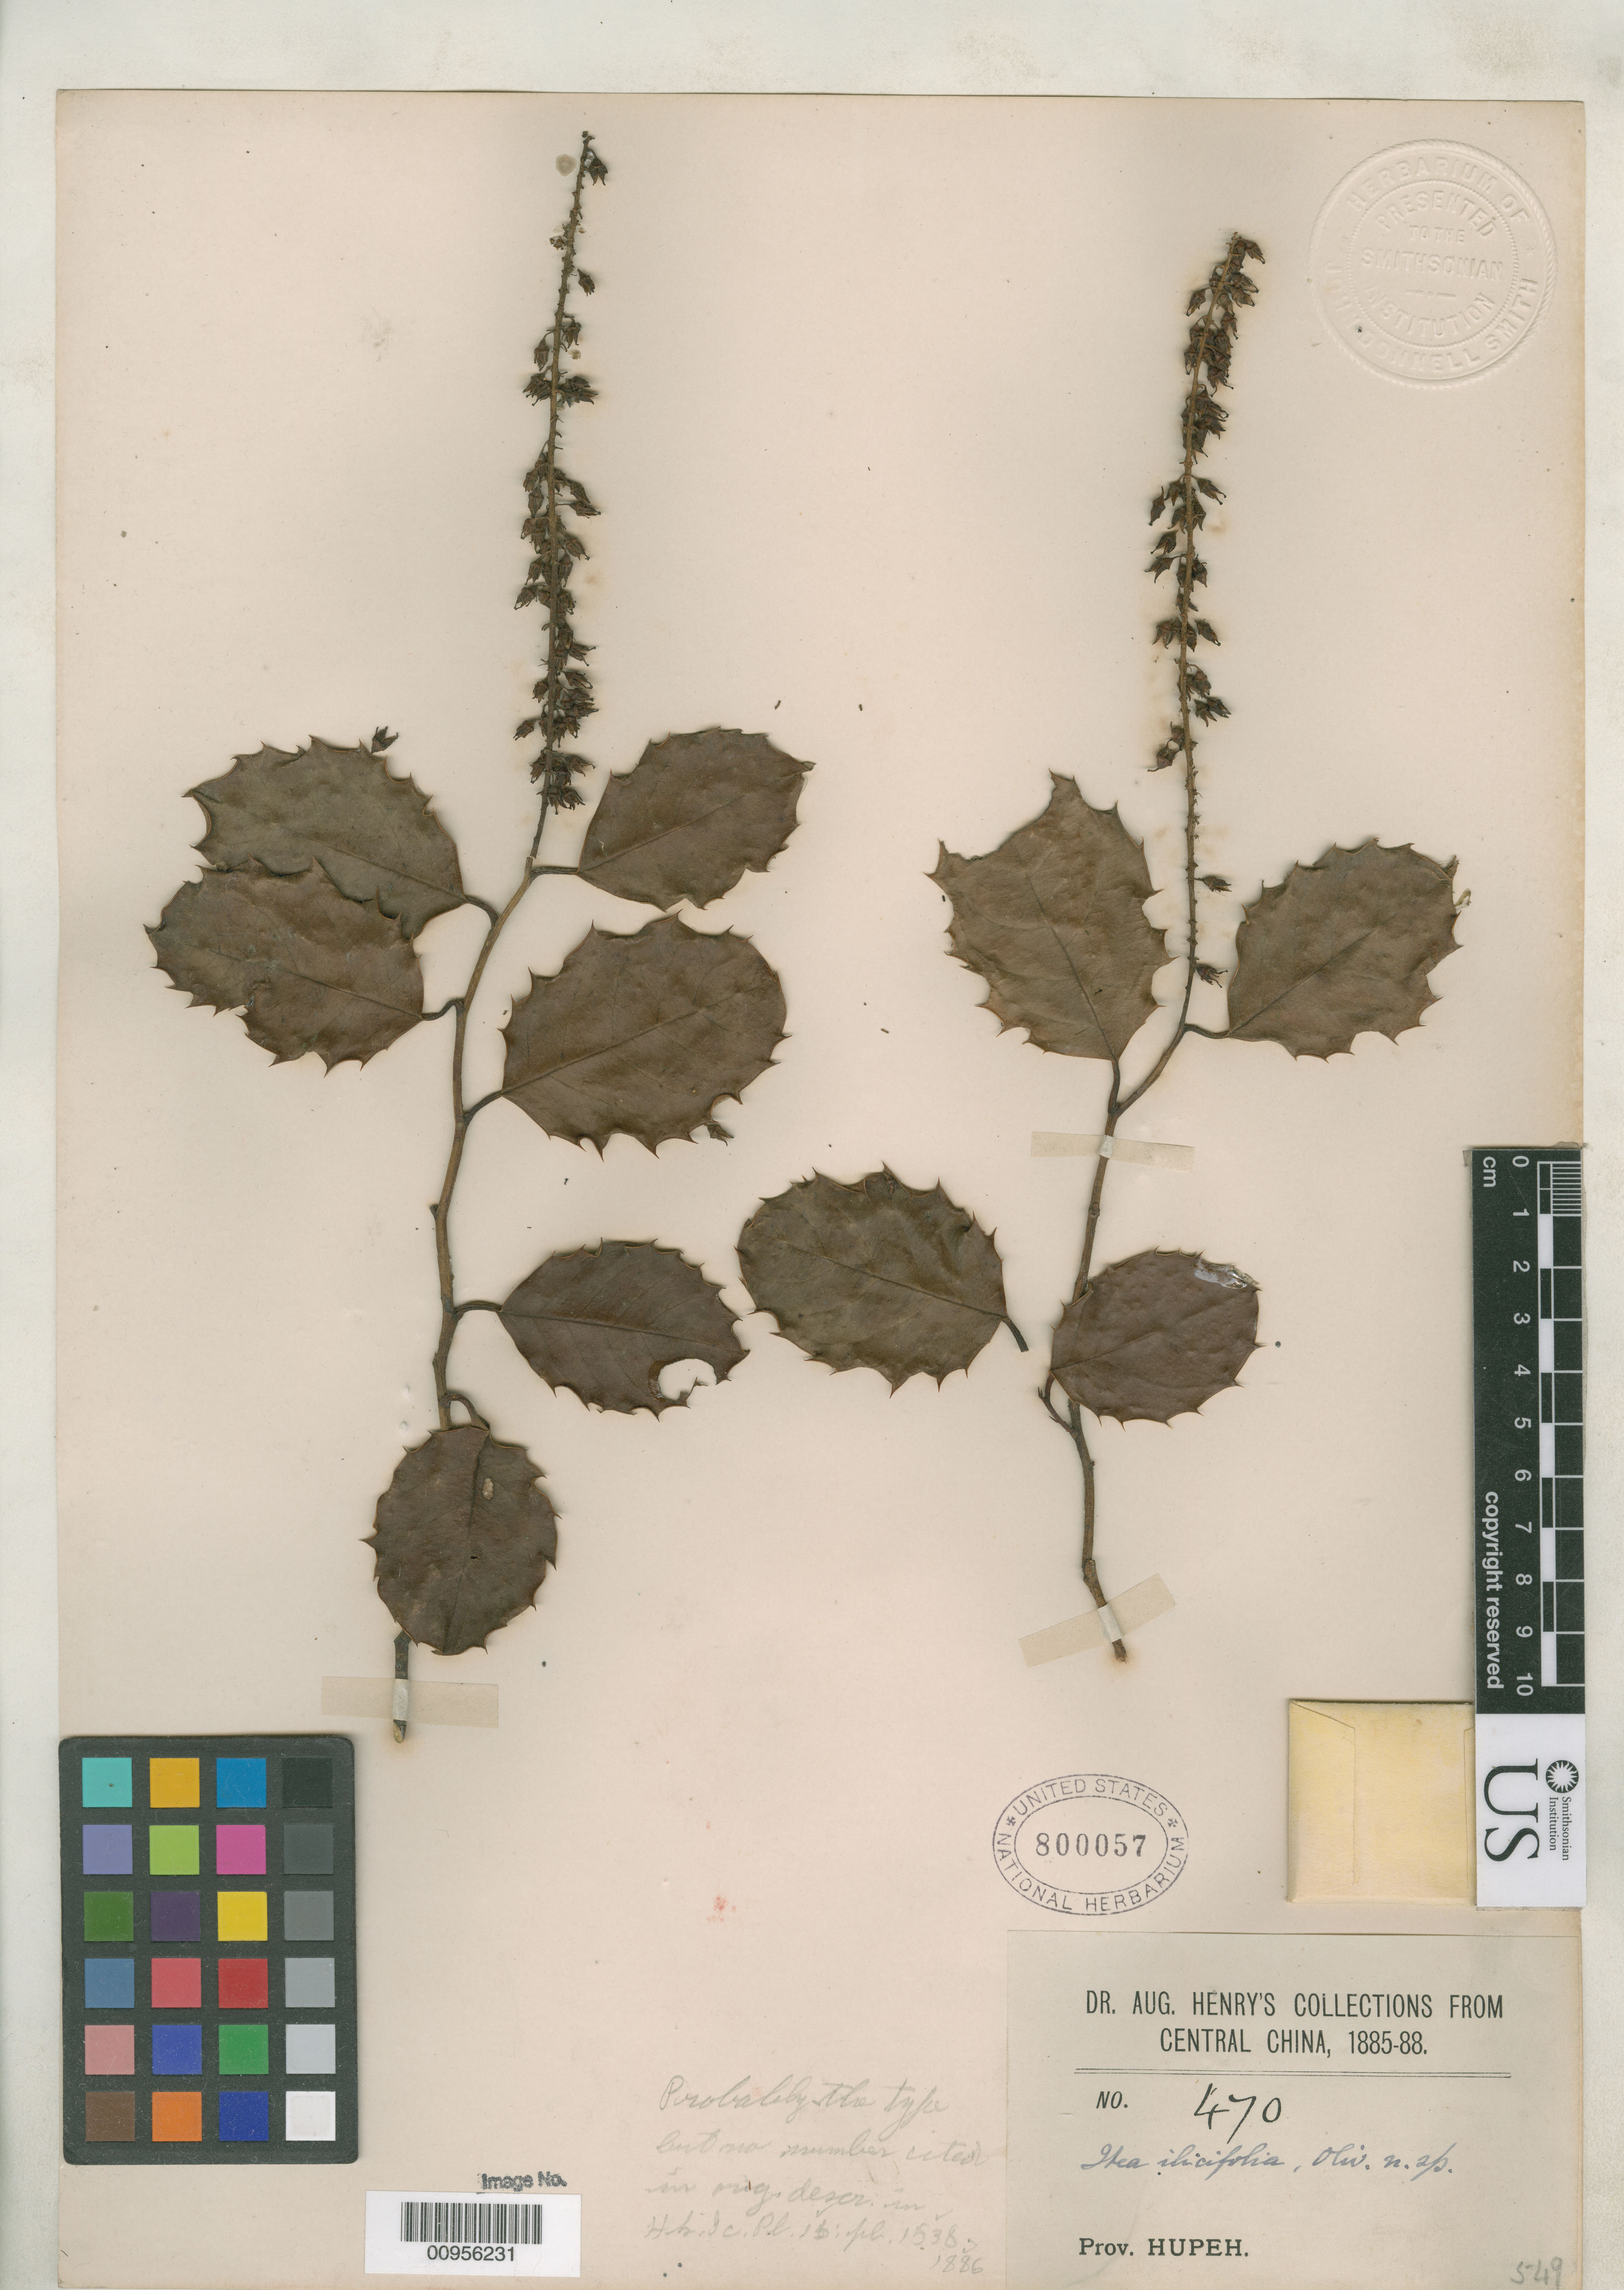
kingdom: Plantae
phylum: Tracheophyta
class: Magnoliopsida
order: Saxifragales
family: Iteaceae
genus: Itea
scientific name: Itea ilicifolia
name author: Oliv.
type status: Possible Type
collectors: A. Henry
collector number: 470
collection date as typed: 1885 to -- --- 1888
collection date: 1885/1888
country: China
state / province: Hubei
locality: Prov. Hupeh. [Protologue, Ichang]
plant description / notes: Protologue, "Ichang, China, Dr. Henry".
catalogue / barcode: US 800057